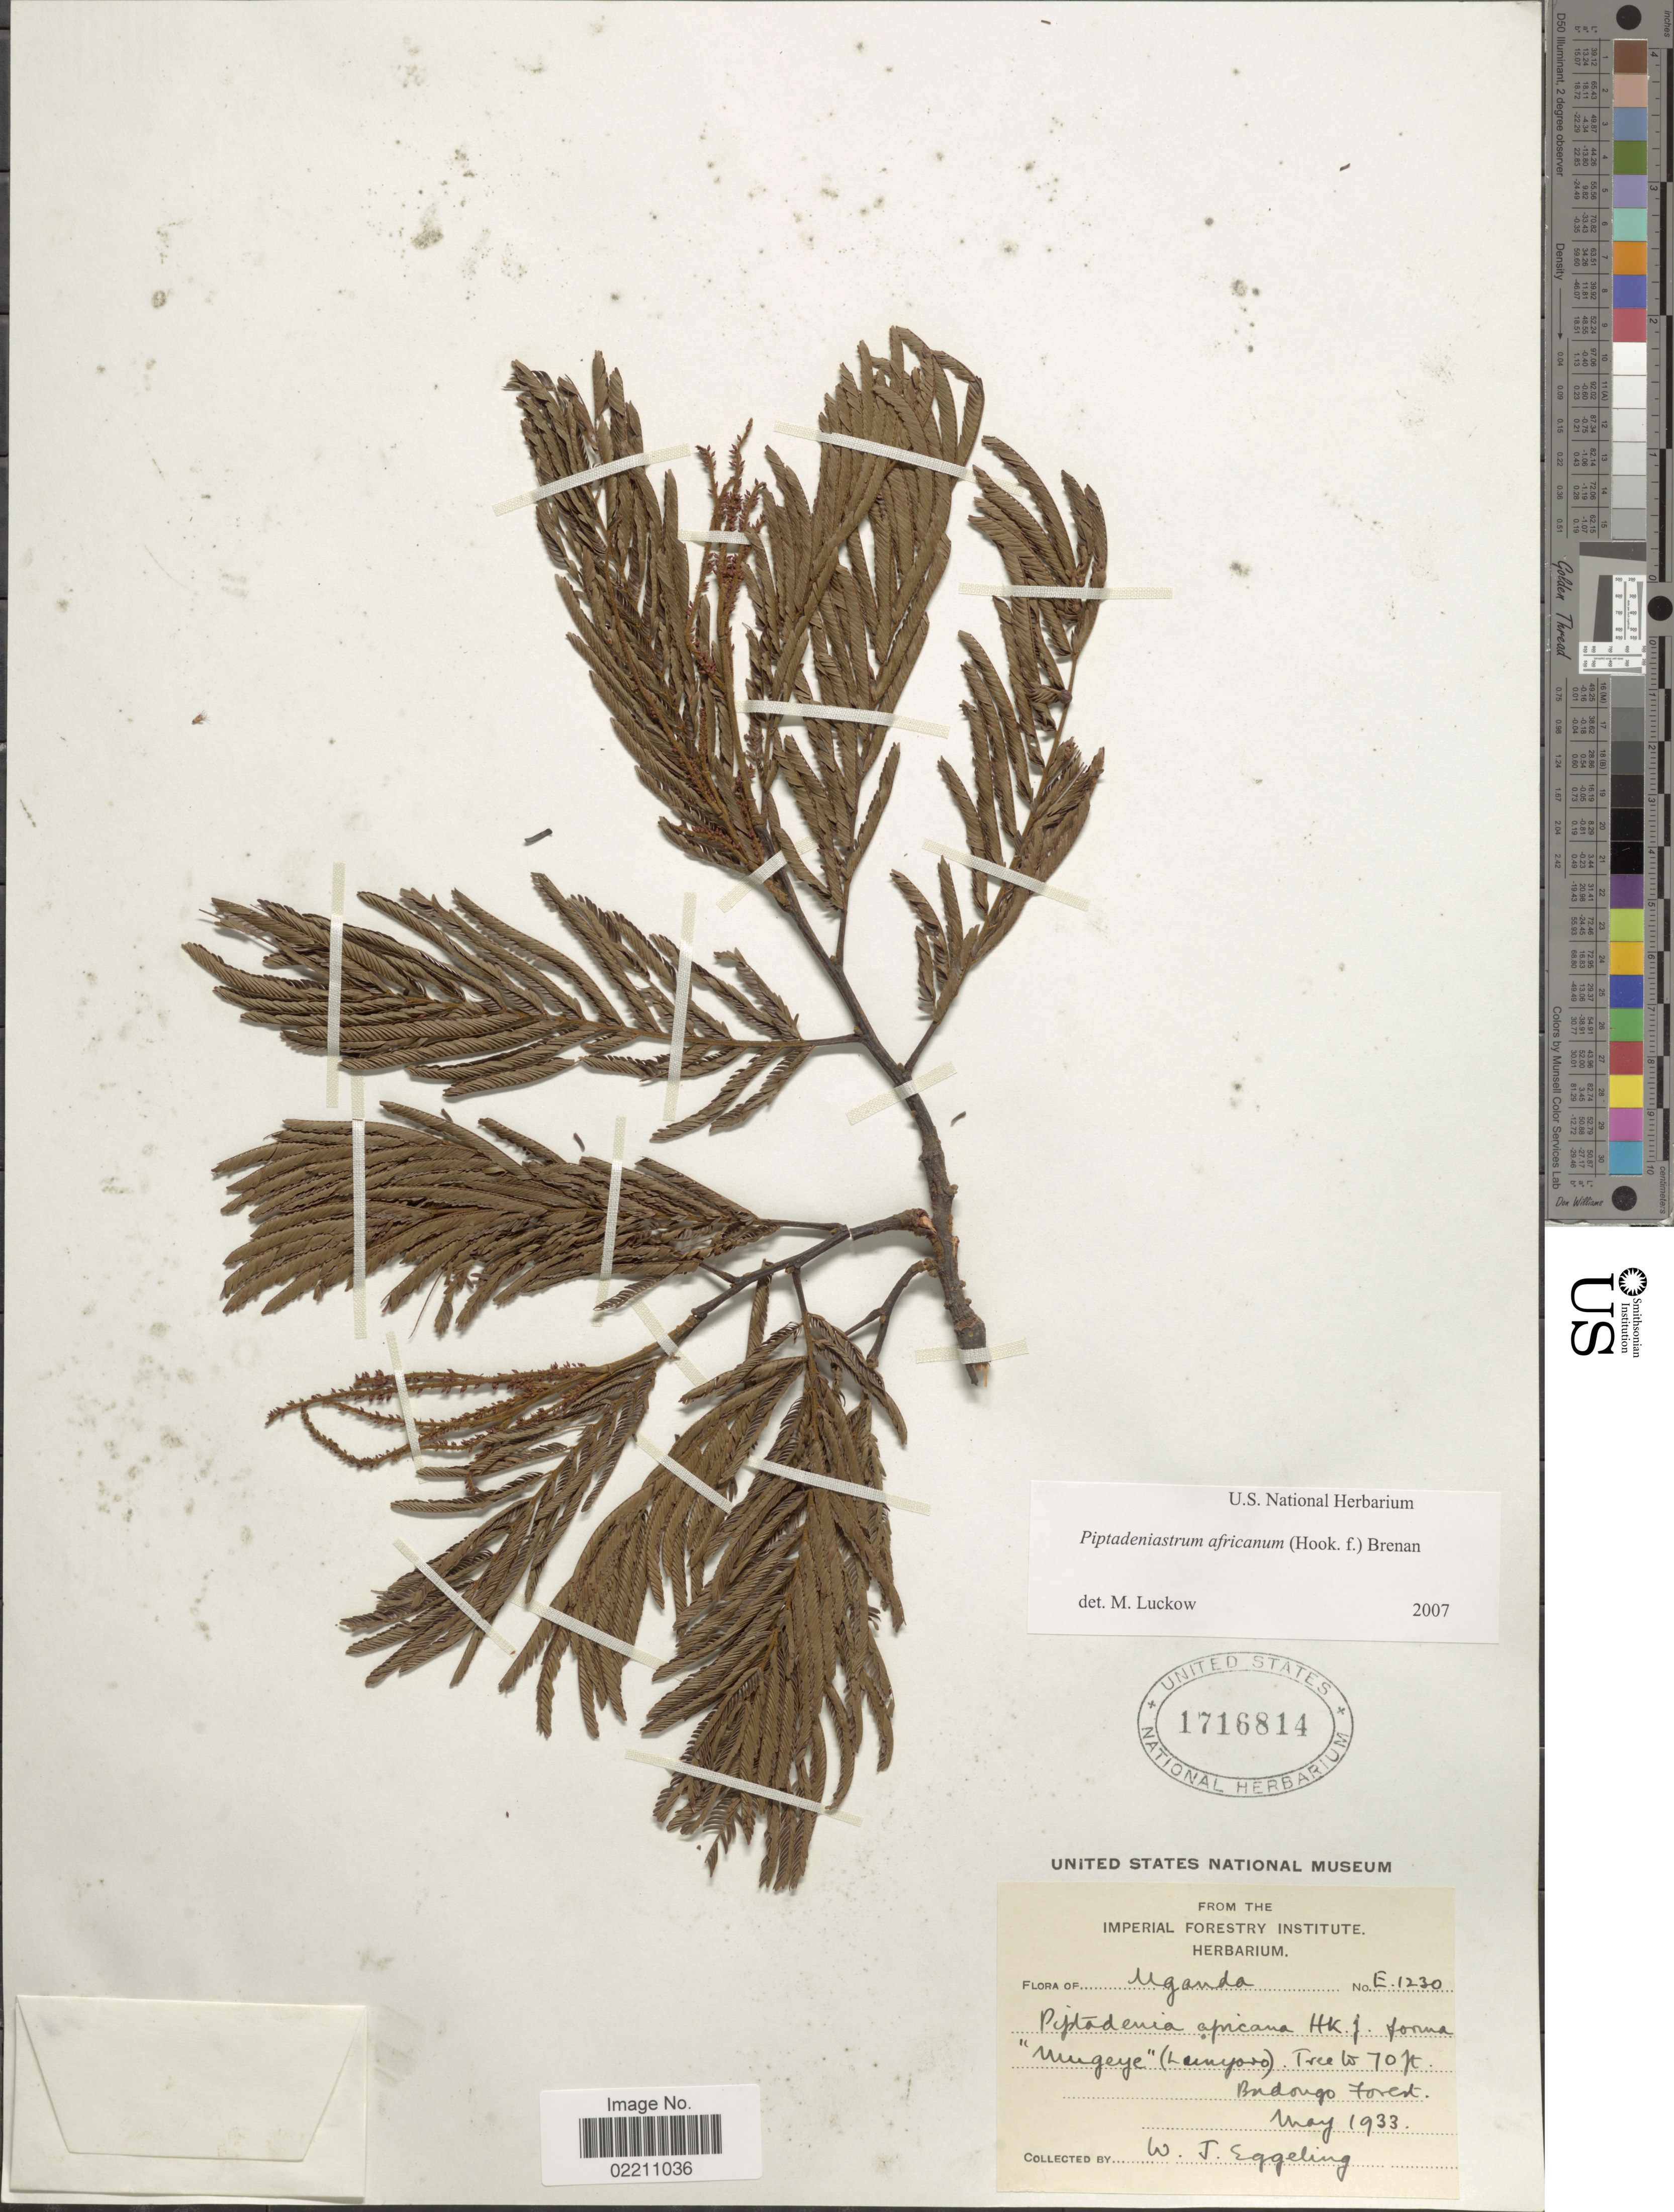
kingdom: Plantae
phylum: Tracheophyta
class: Magnoliopsida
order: Fabales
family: Fabaceae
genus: Piptadeniastrum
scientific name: Piptadeniastrum africanum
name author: (Hook. f.) Brenan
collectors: W. Eggeling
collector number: E1230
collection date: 1933-05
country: Uganda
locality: Budongo Forest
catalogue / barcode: US 1716814